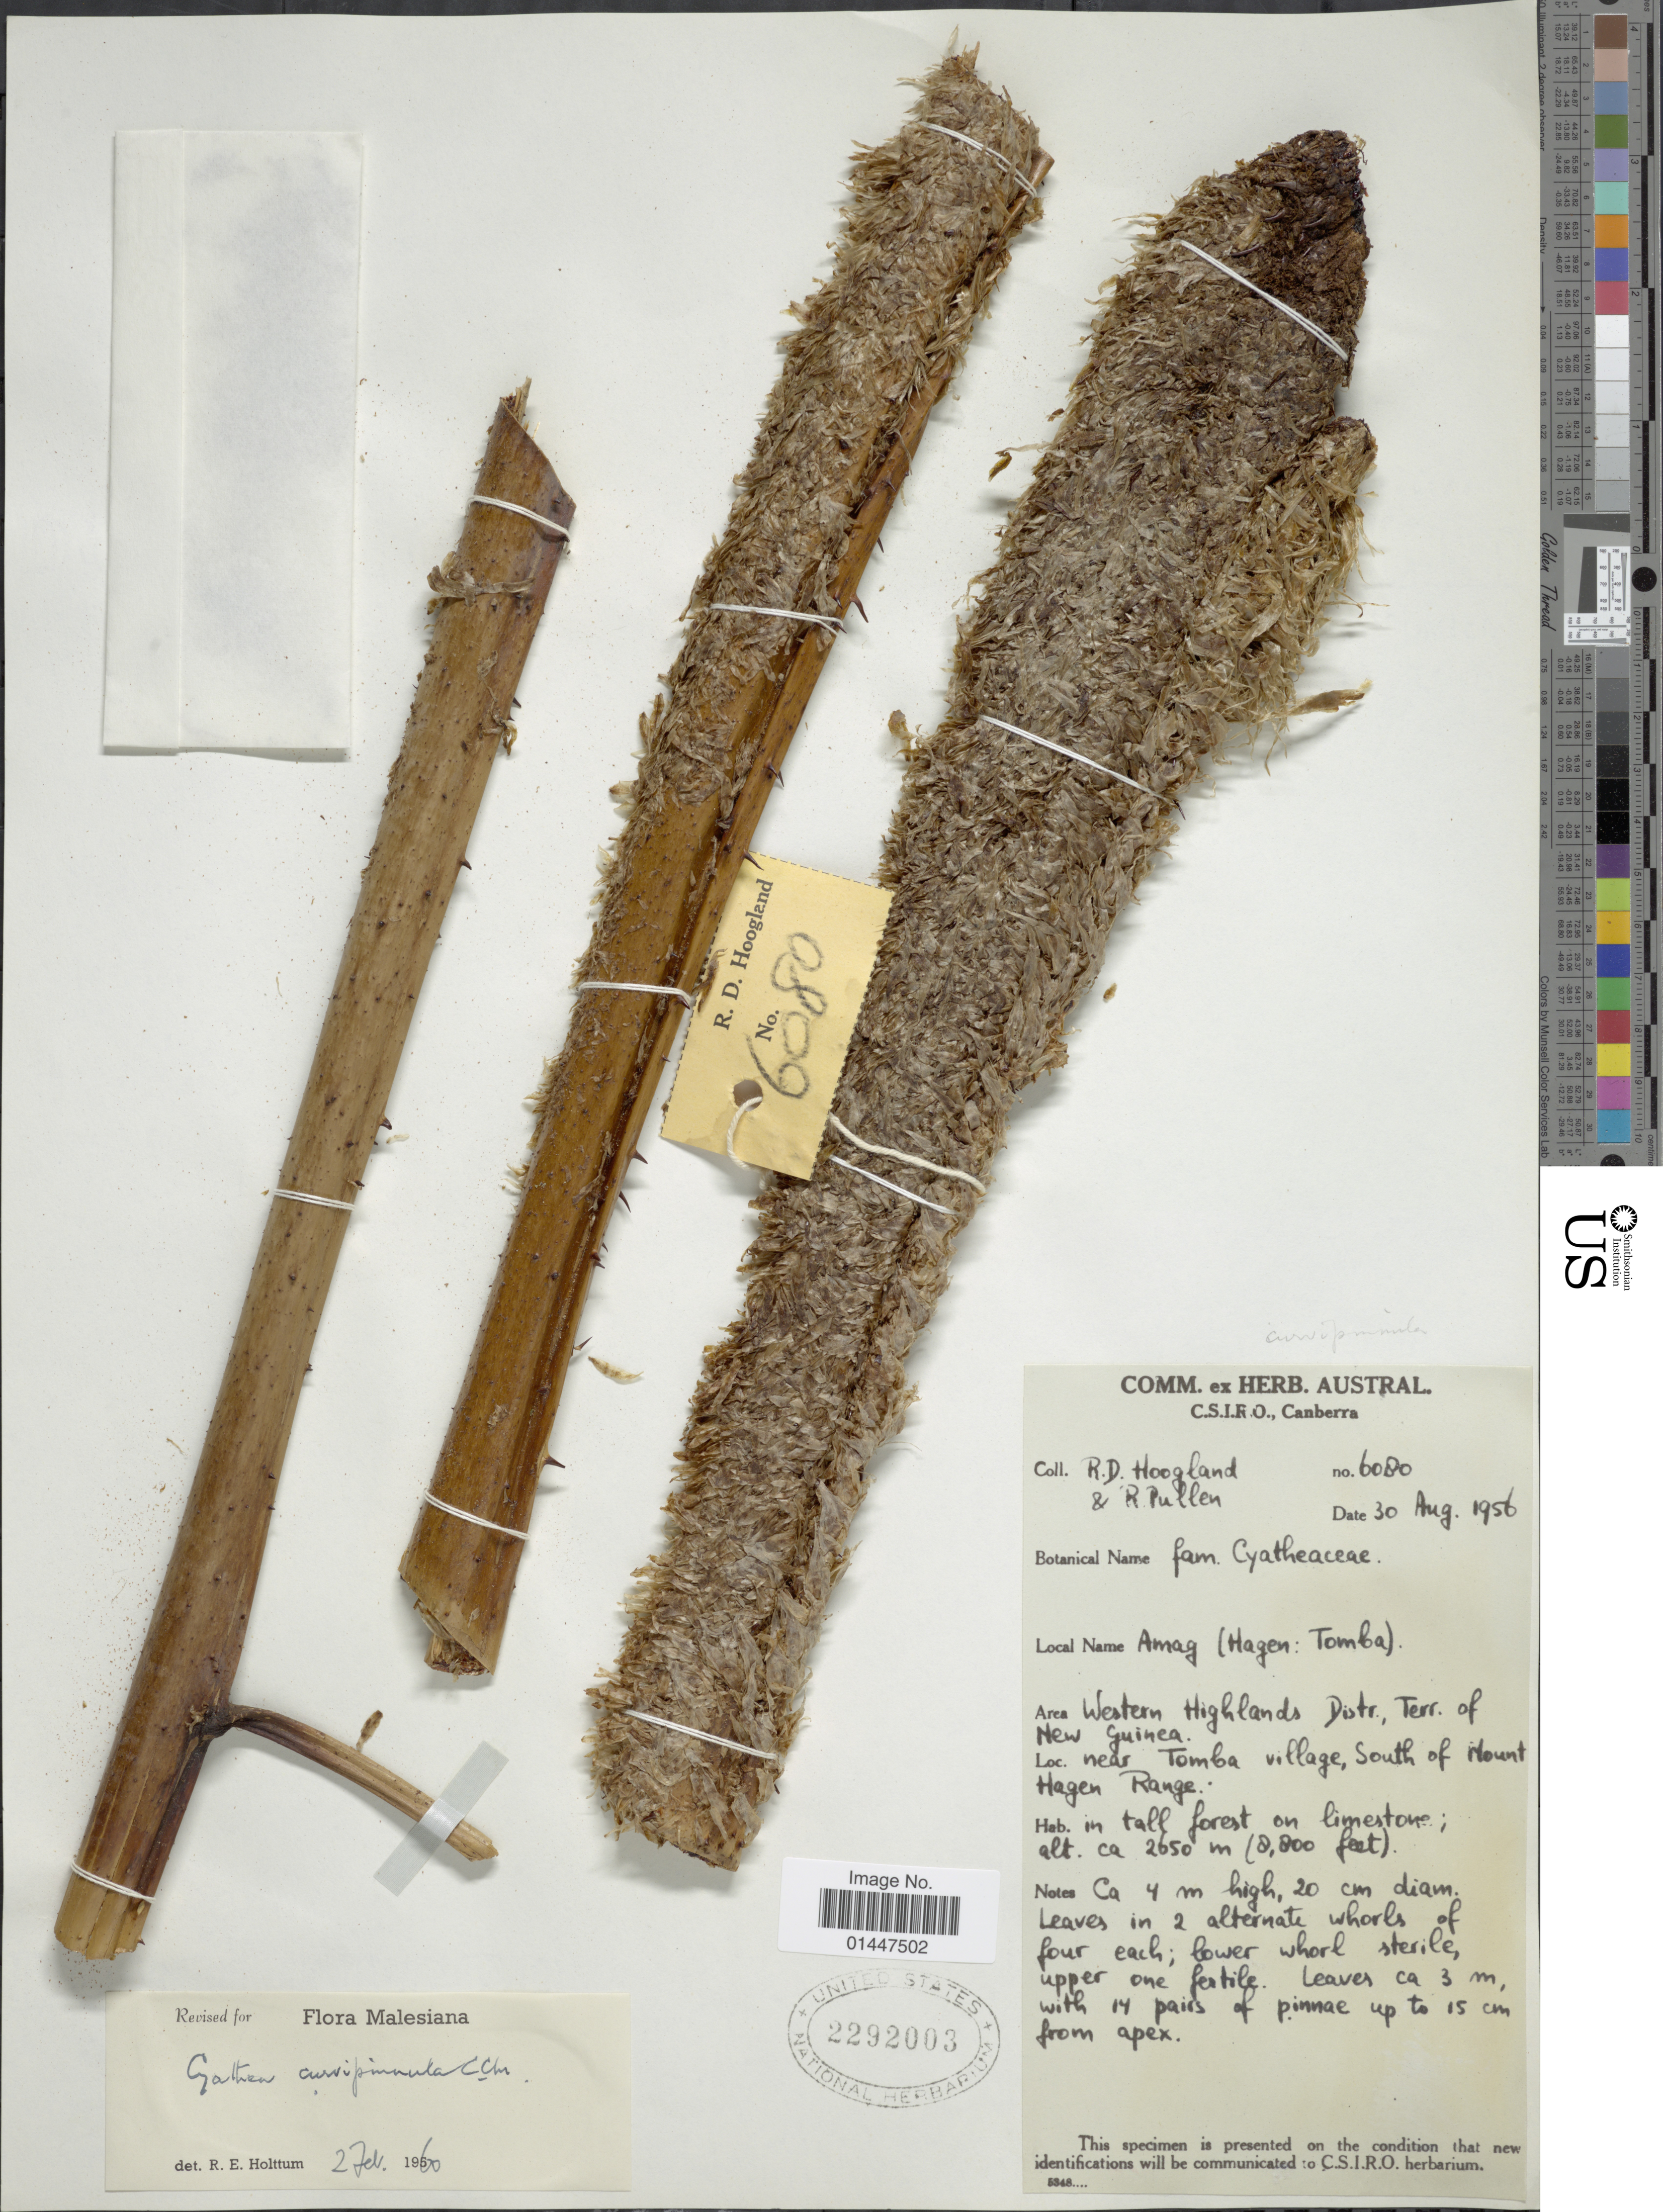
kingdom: Plantae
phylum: Tracheophyta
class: Polypodiopsida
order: Cyatheales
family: Cyatheaceae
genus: Sphaeropteris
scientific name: Sphaeropteris aeneifolia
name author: (Alderw.) R.M. Tryon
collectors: R. D. Hoogland & R. Pullen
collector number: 6080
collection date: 1956-08-30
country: Papua New Guinea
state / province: Western Highlands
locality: Western Highlands Distr., Terr. of New Guinea. Near Tomba village, South of Mount Hagen Range. in tall forest on limestone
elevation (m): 2650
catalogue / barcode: US 2292003